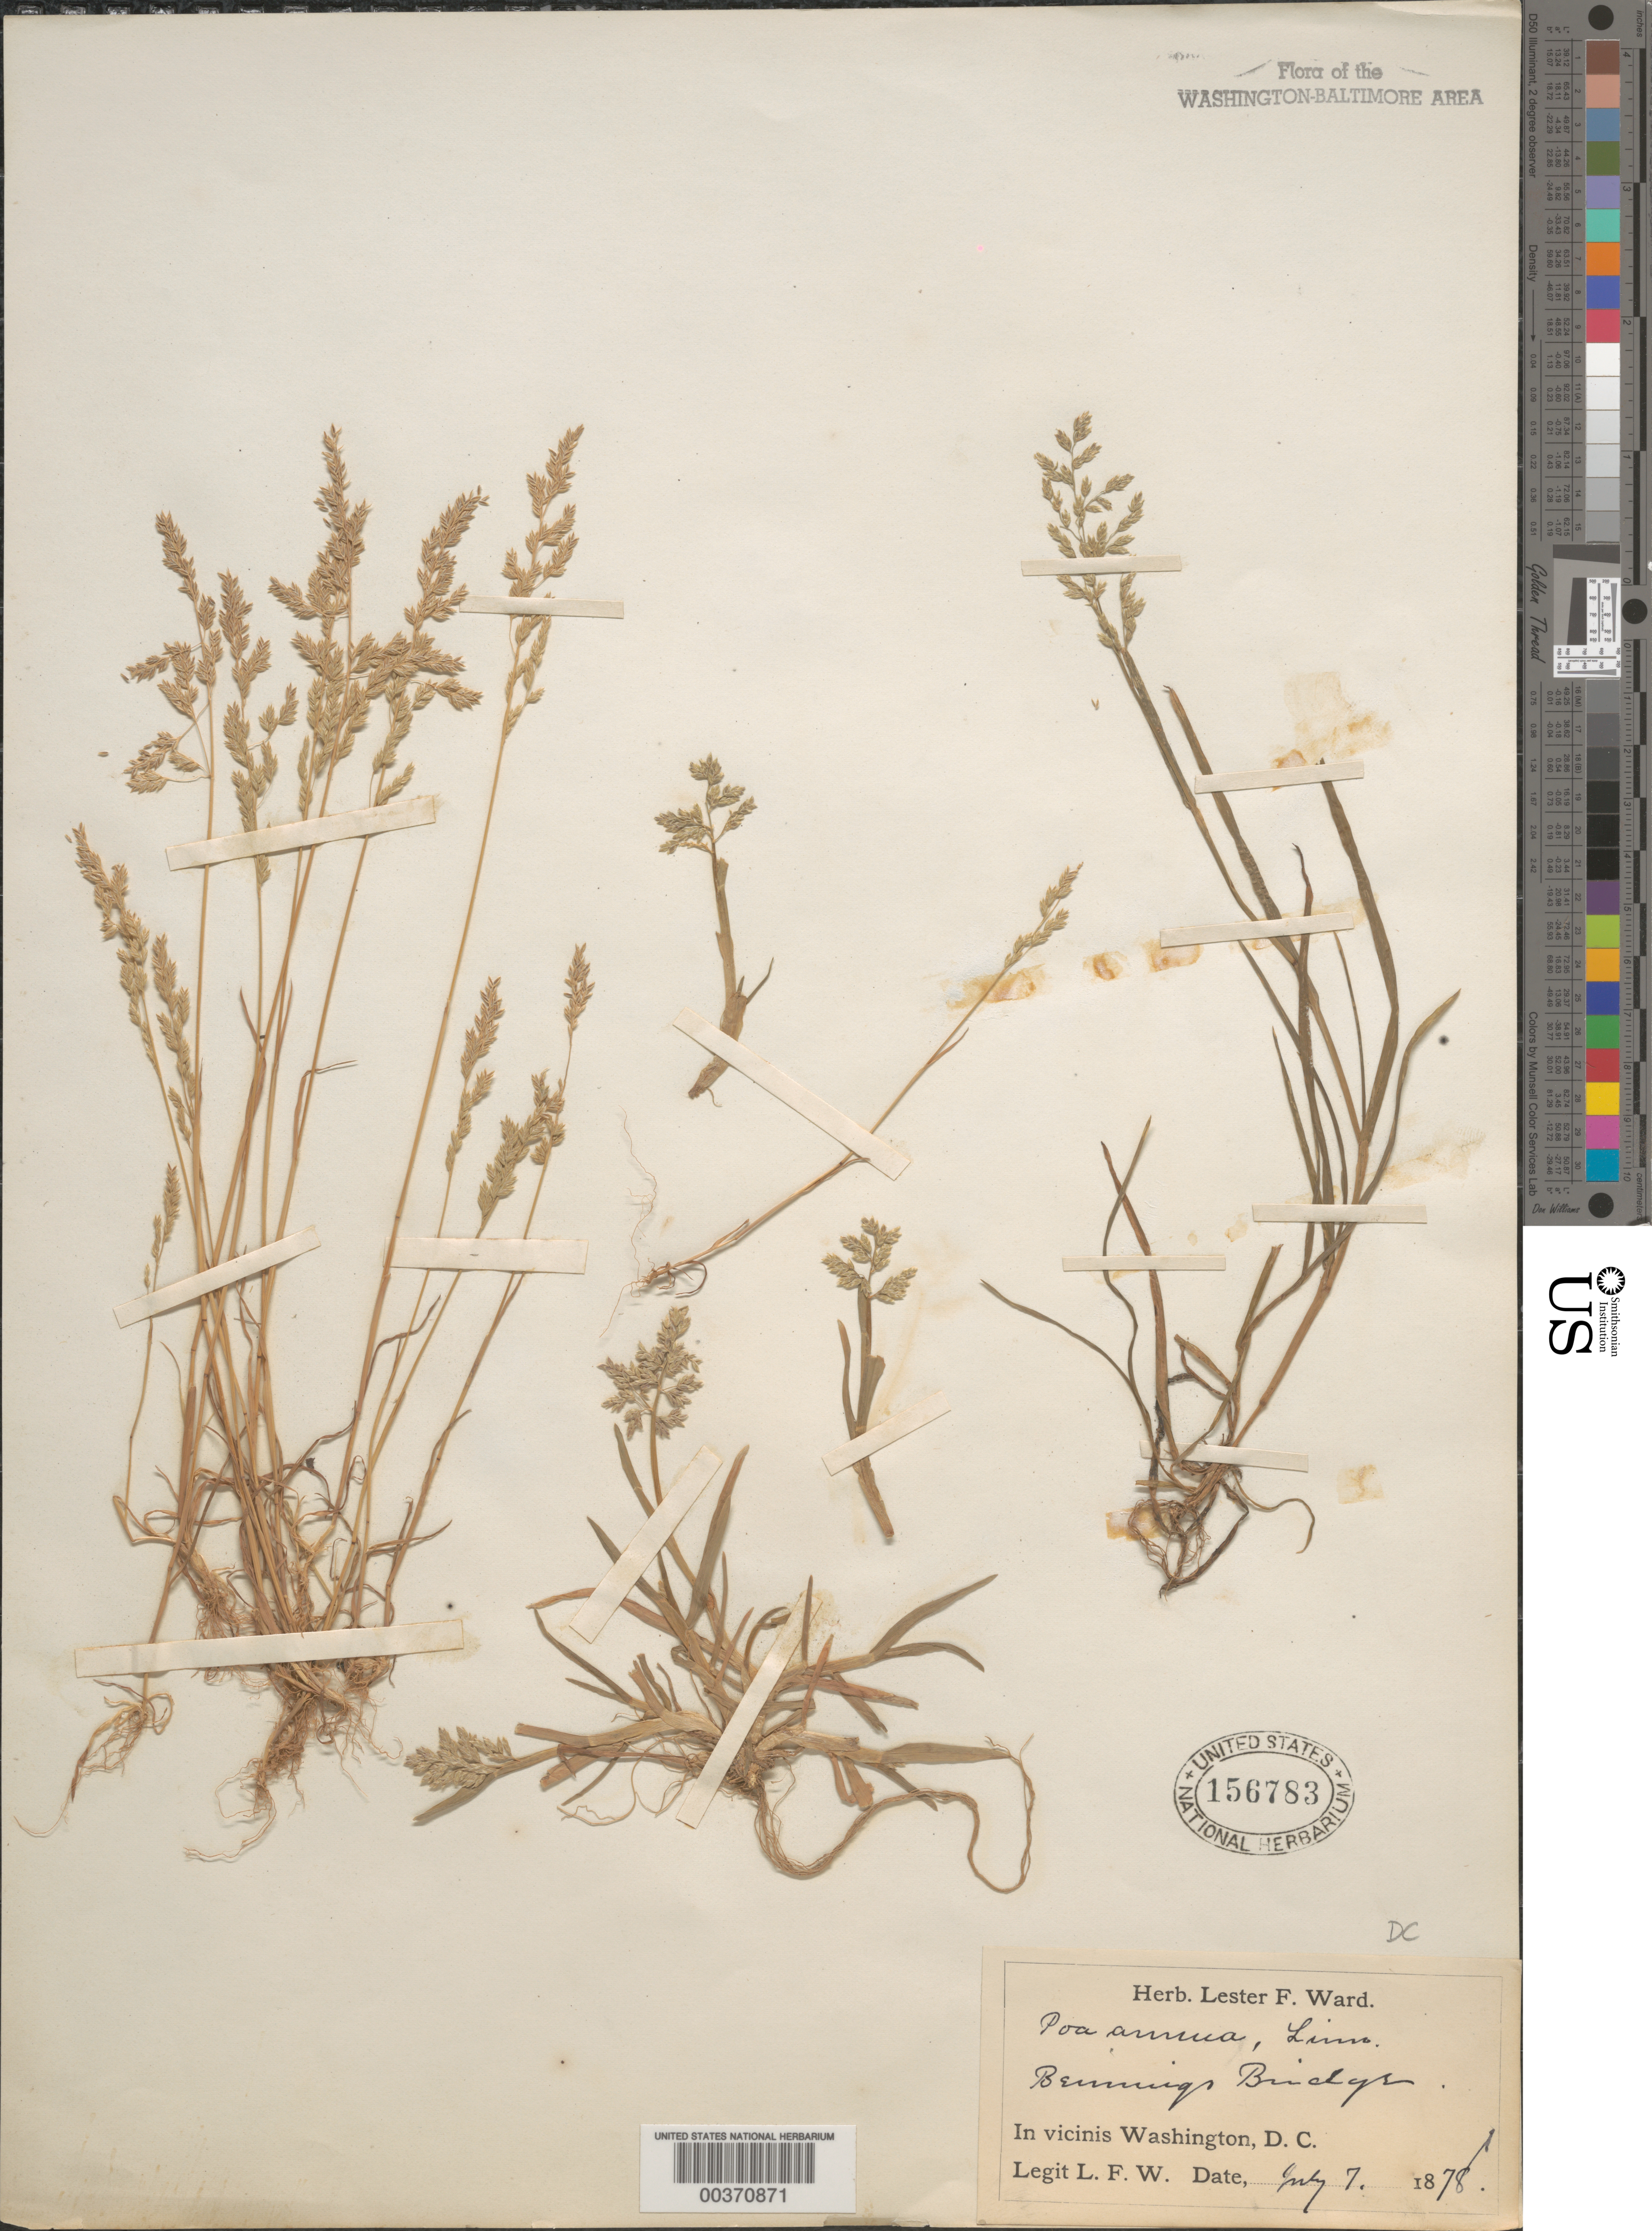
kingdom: Plantae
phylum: Tracheophyta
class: Liliopsida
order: Poales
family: Poaceae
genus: Poa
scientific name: Poa annua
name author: L.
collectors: L. F. Ward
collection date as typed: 07 Jul 1878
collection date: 1878-07-07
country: United States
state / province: District of Columbia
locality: Bennings Bridge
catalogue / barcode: US 156783